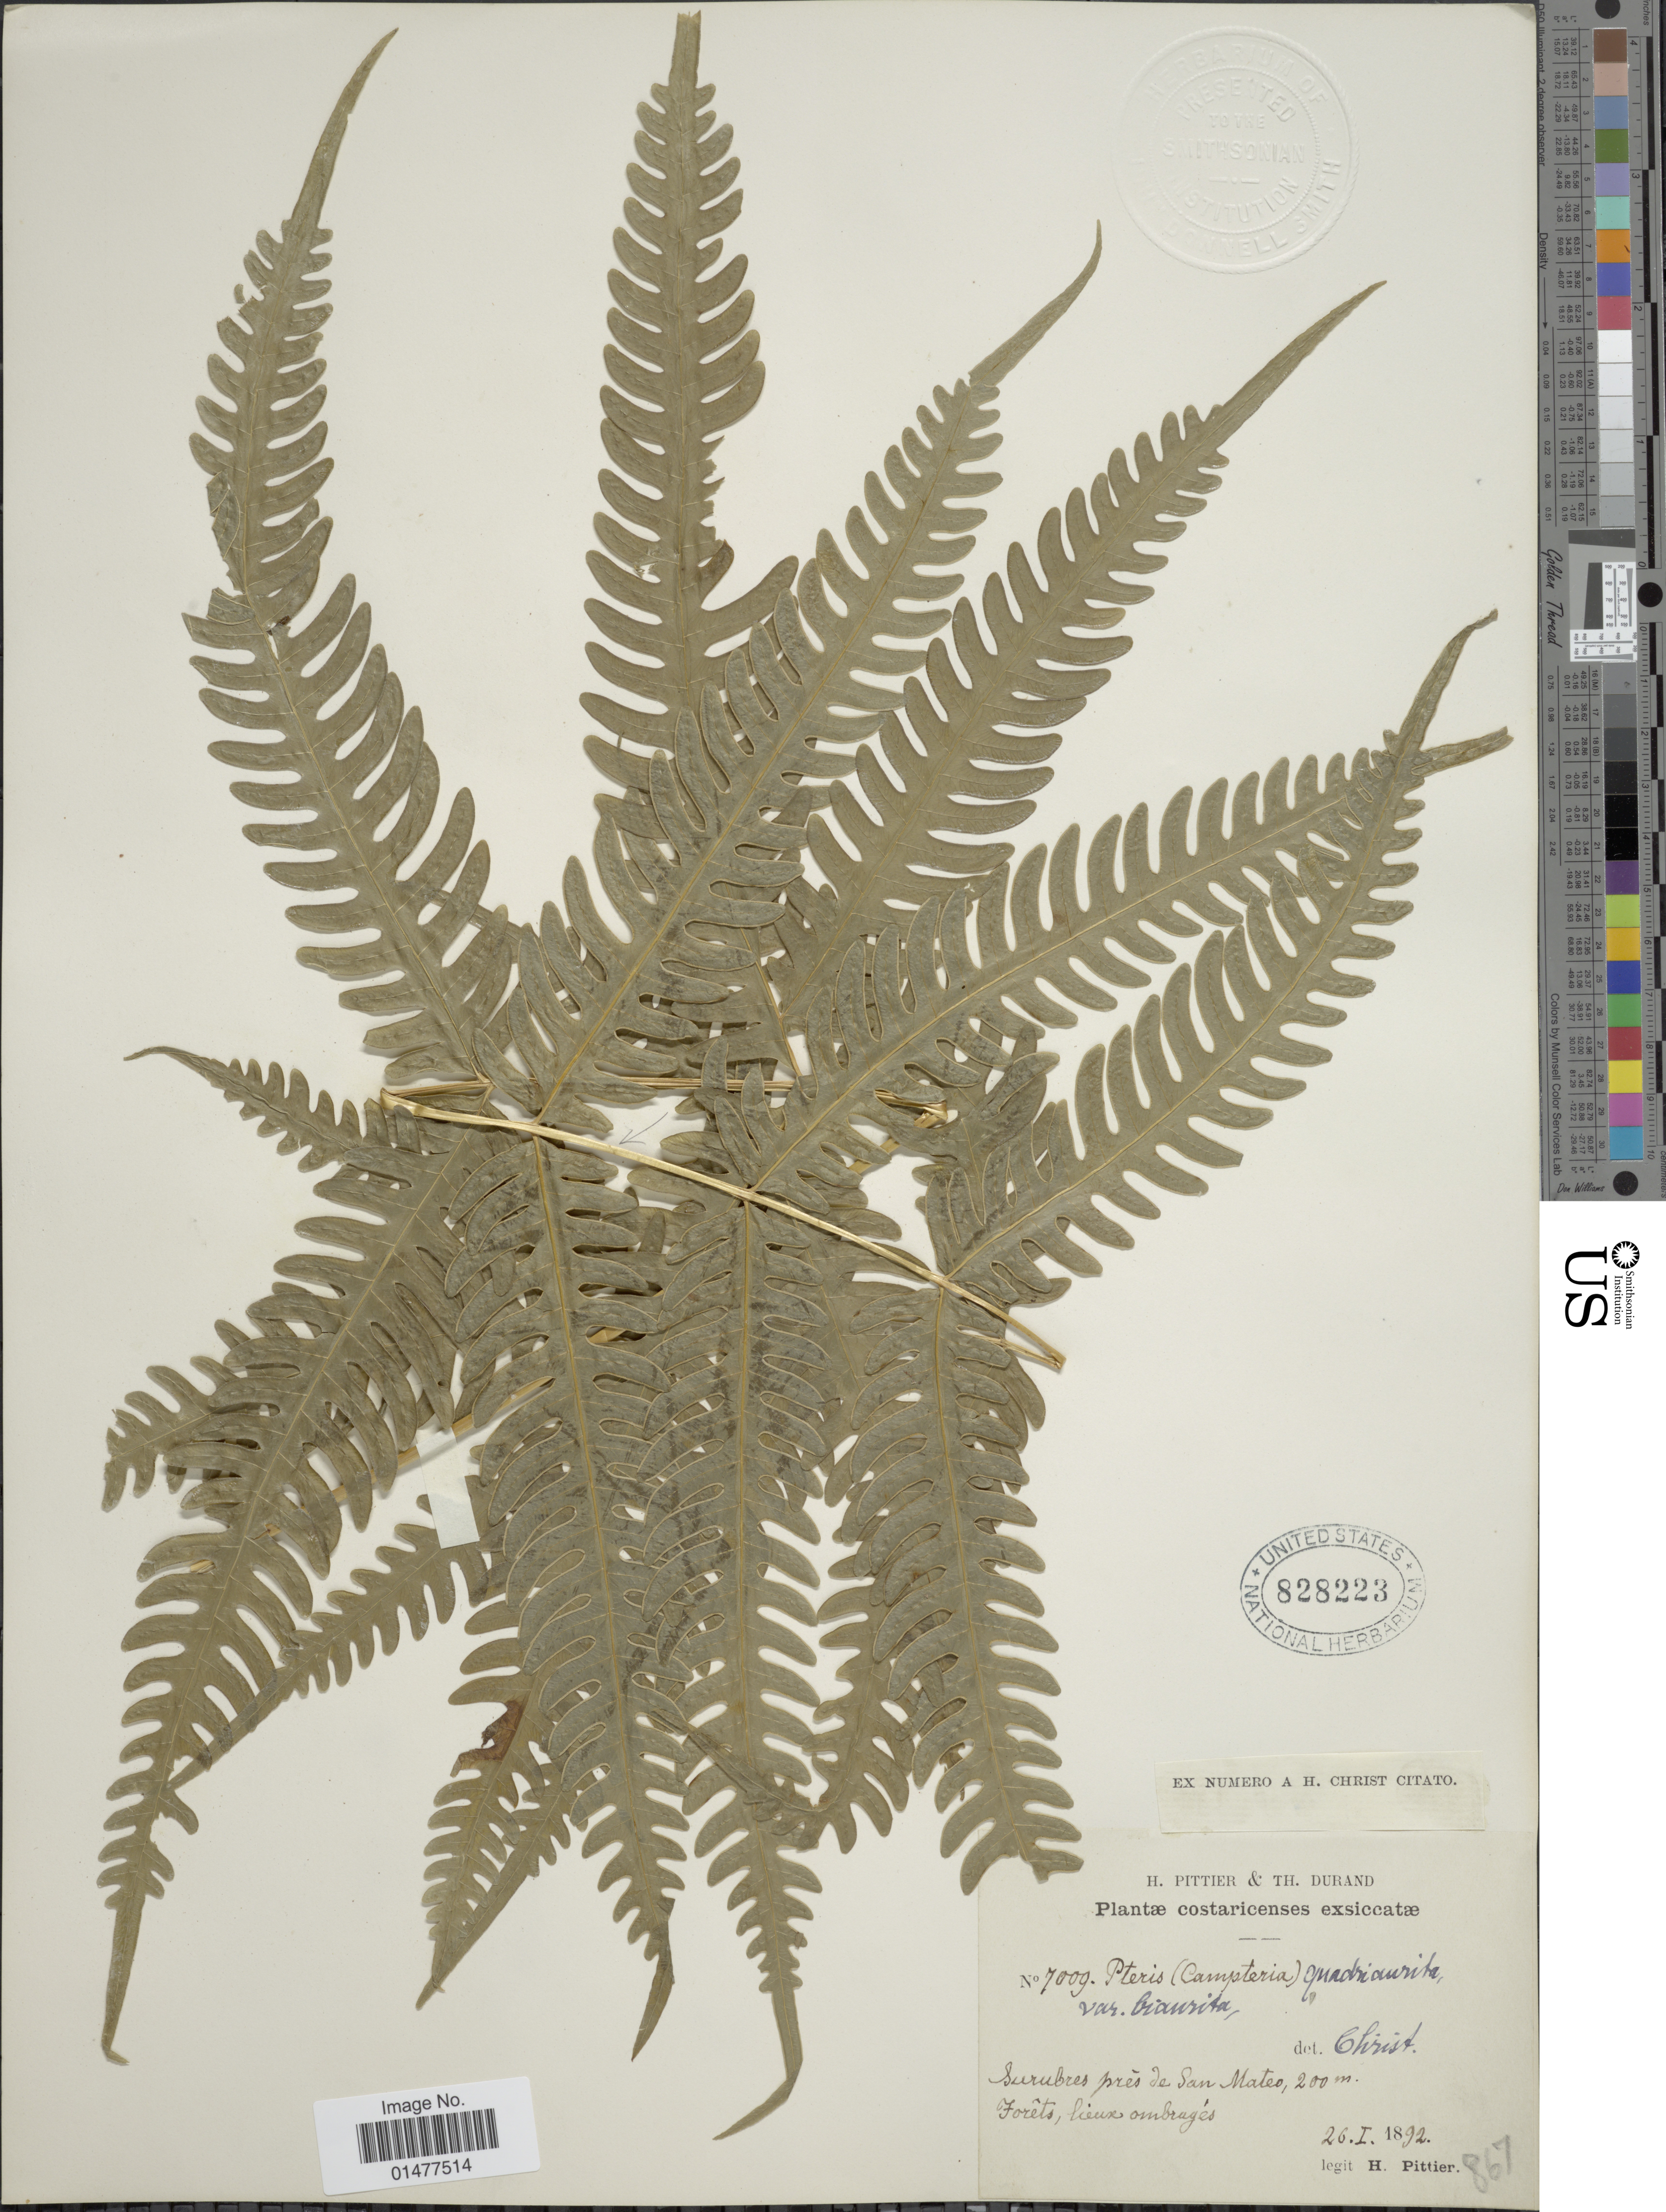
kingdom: Plantae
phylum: Tracheophyta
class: Polypodiopsida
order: Polypodiales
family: Pteridaceae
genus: Pteris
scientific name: Pteris biaurita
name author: L.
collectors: H. F. Pittier & T. Durand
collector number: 867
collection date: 1892-01-26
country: Costa Rica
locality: Surubres prés de San Mateo, forêts, lieux ombragés.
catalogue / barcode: US 828223